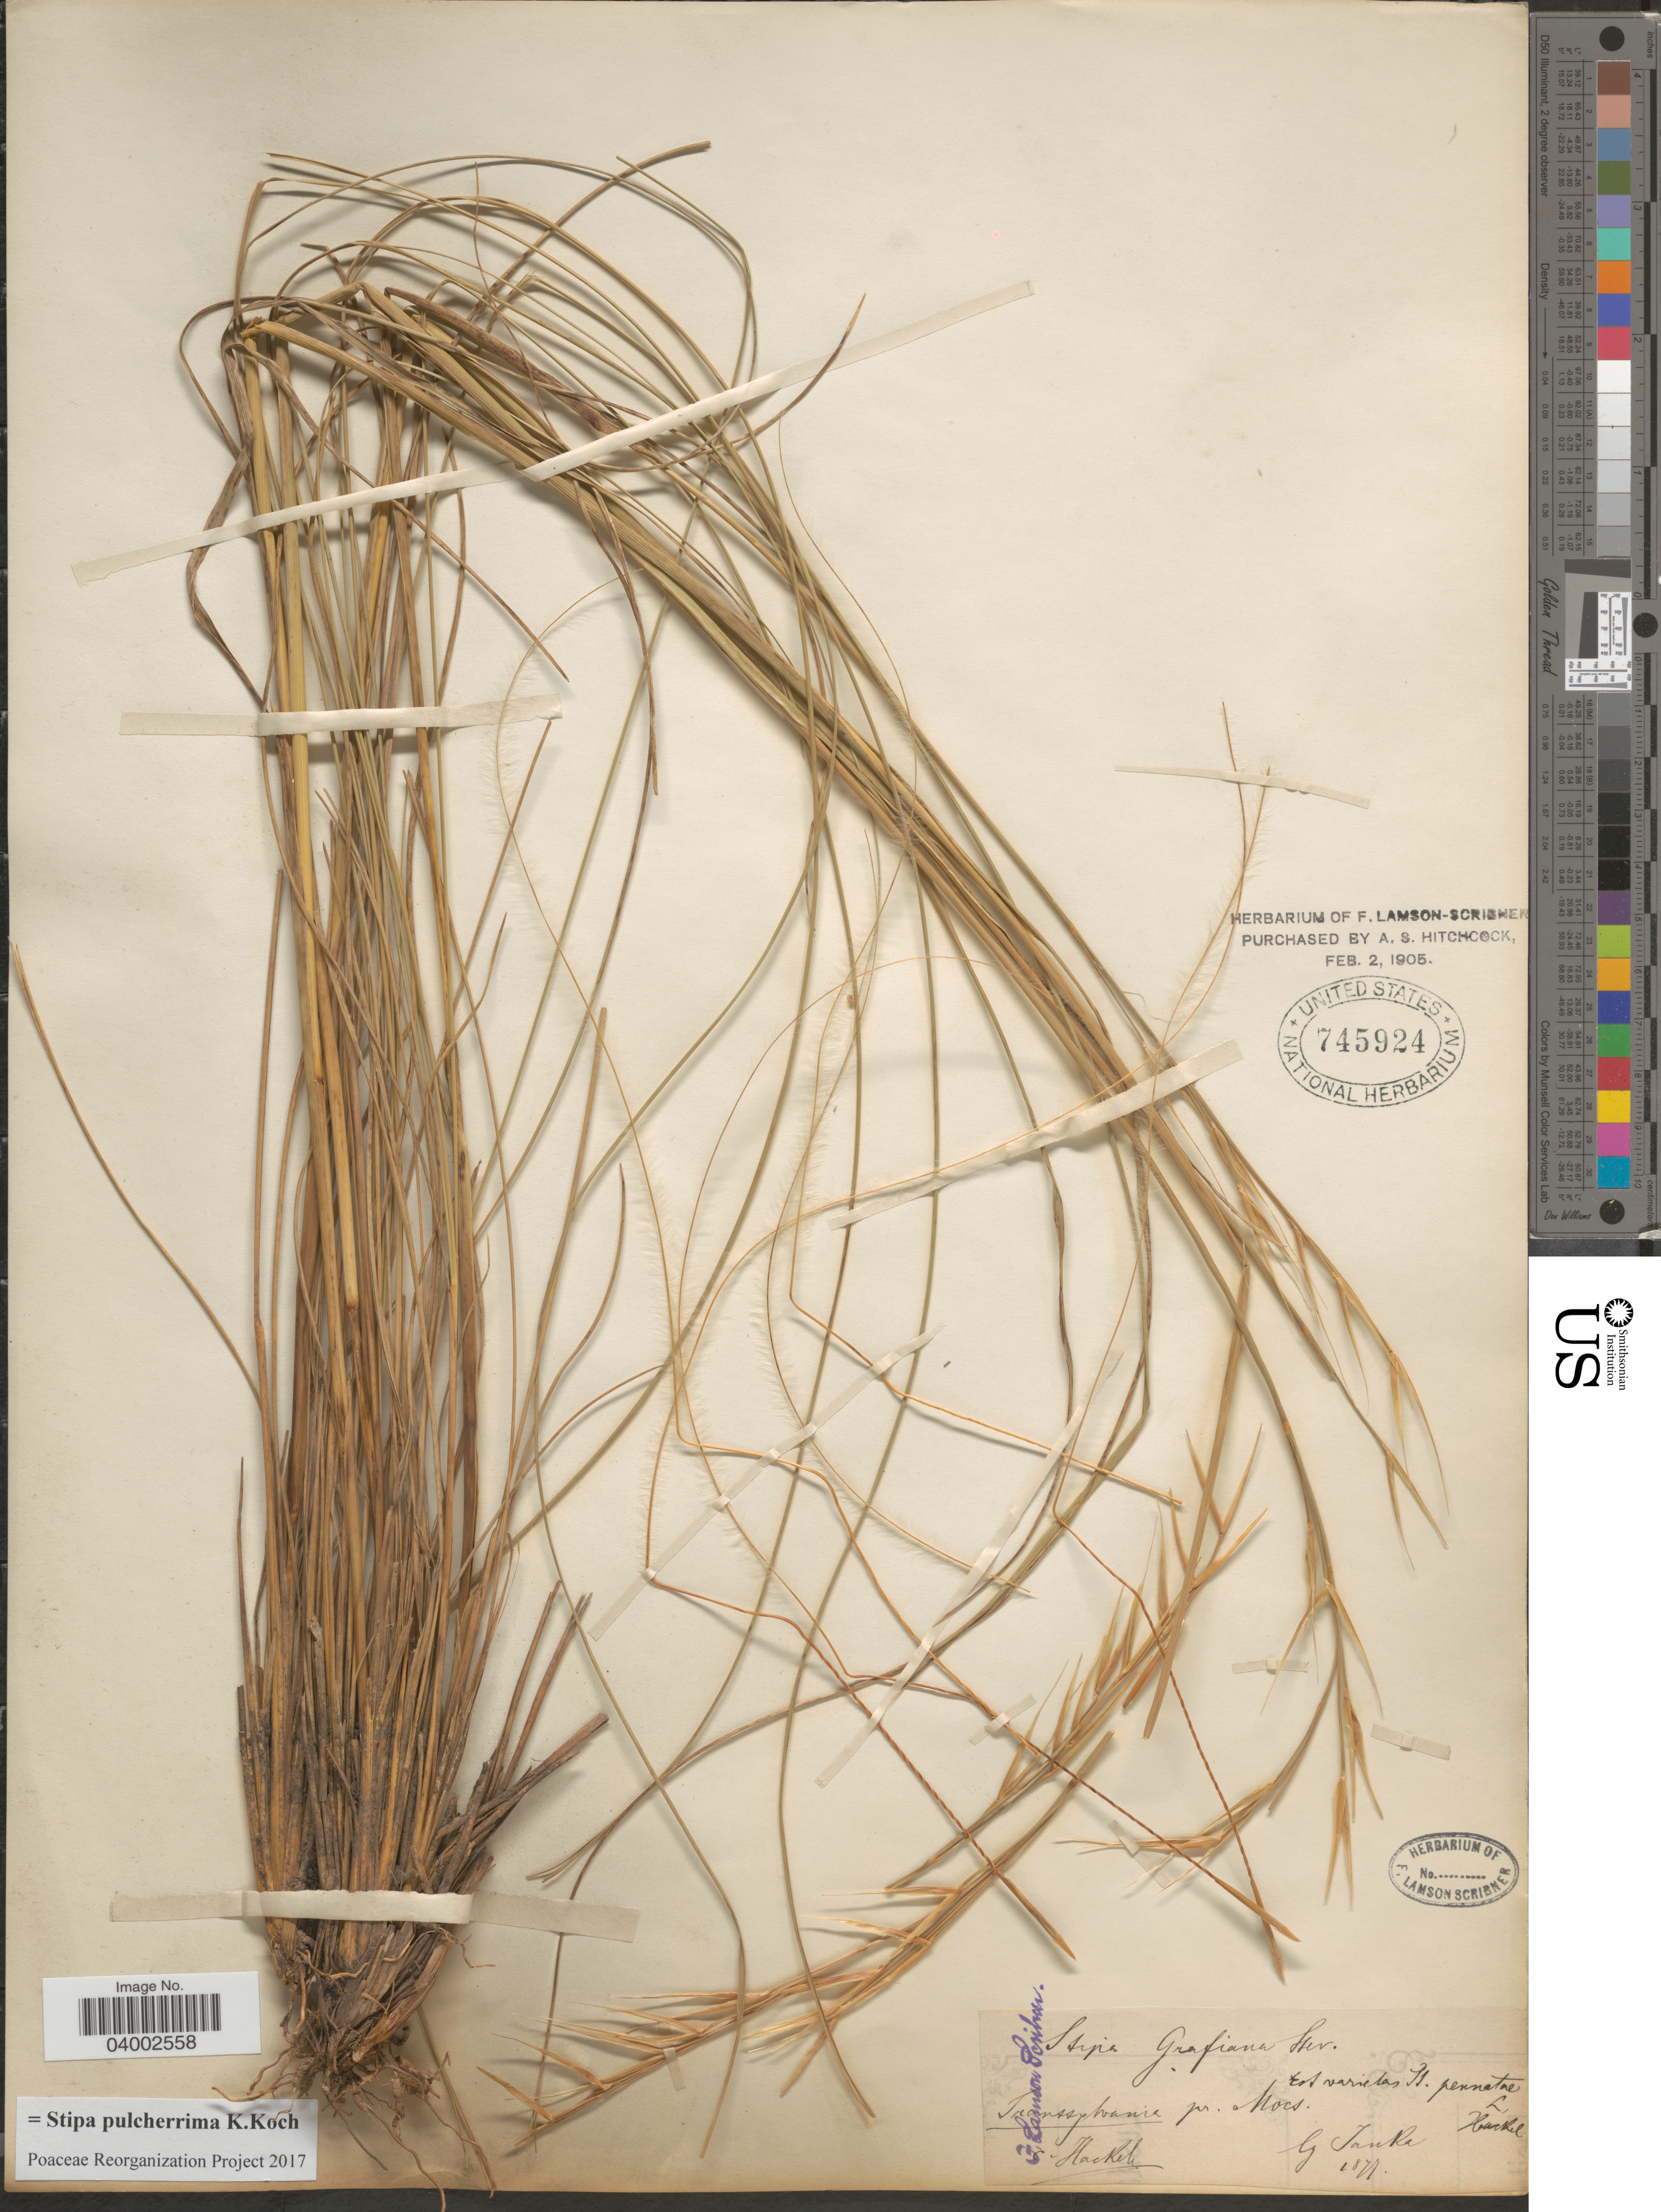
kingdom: Plantae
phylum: Tracheophyta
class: Liliopsida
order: Poales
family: Poaceae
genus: Stipa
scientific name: Stipa pulcherrima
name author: K. Koch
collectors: V. Janka von Bulcs & -. Hackel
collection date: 1877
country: Romania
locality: Transsylvania pr. Mocs.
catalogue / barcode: US 745924